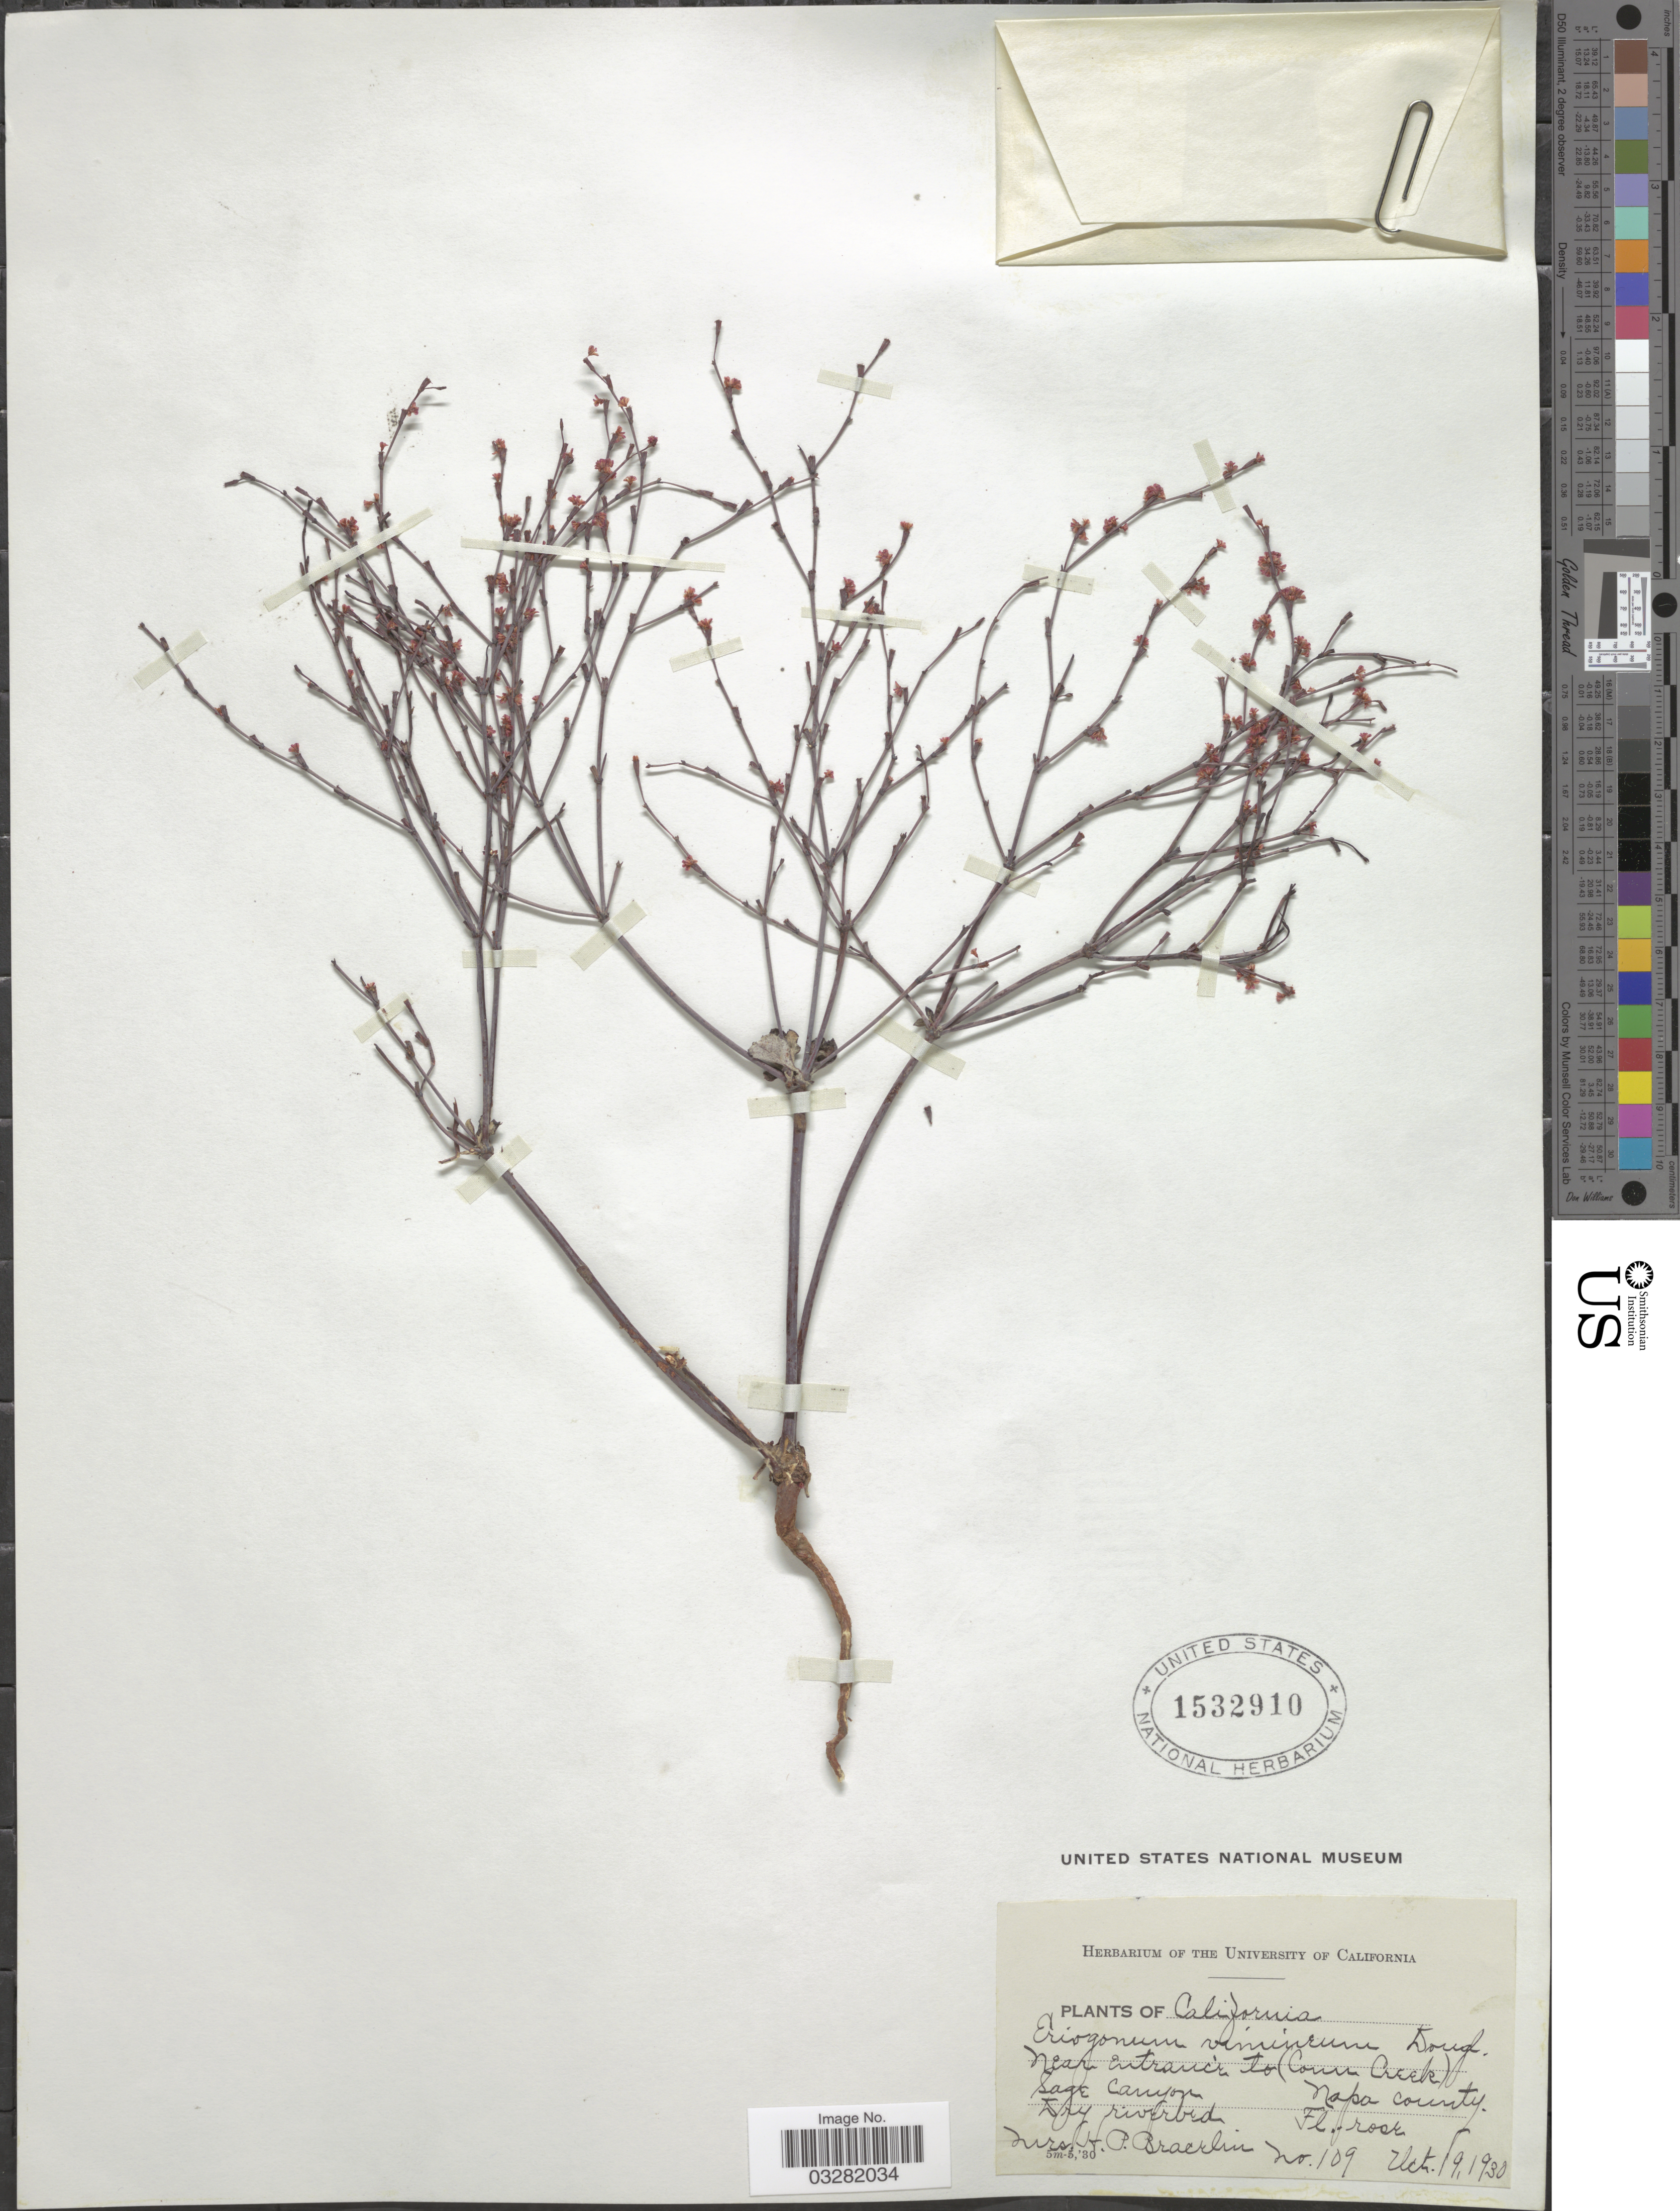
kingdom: Plantae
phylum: Tracheophyta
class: Magnoliopsida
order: Caryophyllales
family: Polygonaceae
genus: Eriogonum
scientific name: Eriogonum vimineum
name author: Douglas ex Benth.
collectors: H. Bracelin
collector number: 109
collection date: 1930-10-19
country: United States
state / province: California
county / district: Napa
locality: Near Entrance to (Conn Creek), Sage Canyon. Napa County.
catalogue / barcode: US 1532910